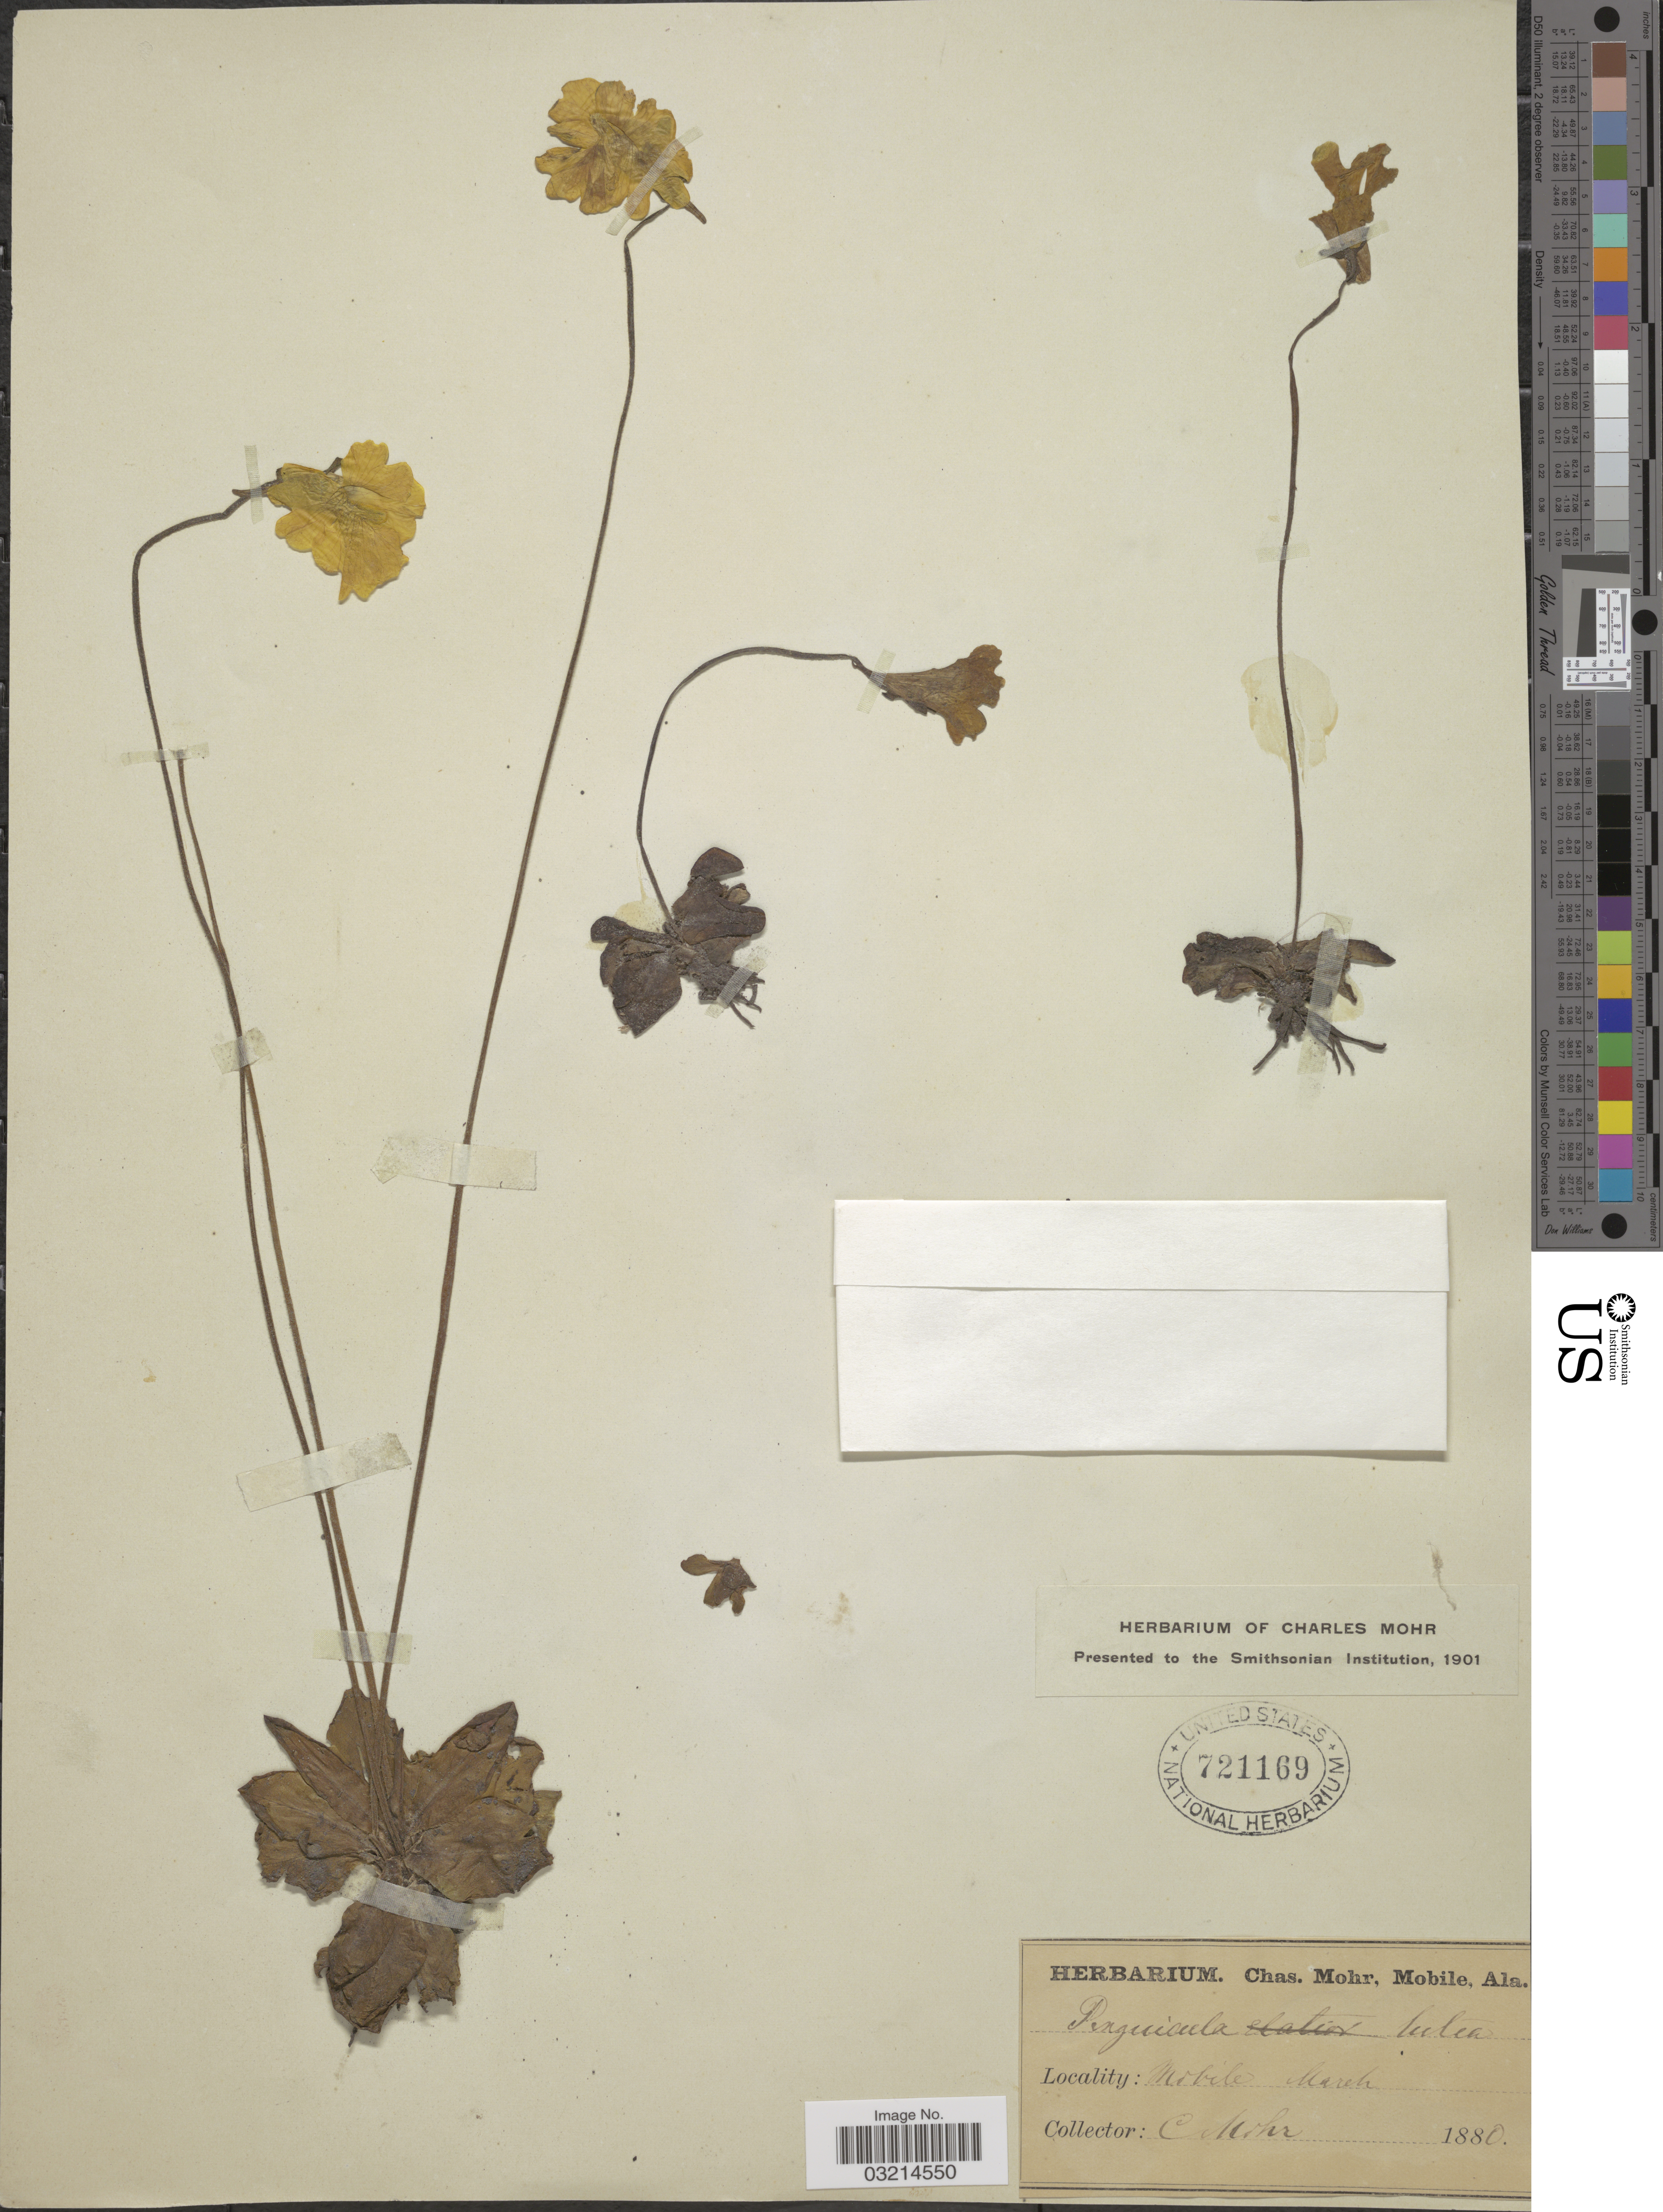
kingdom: Plantae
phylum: Tracheophyta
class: Magnoliopsida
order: Lamiales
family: Lentibulariaceae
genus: Pinguicula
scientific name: Pinguicula lutea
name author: Walter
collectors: Mohr, C. T. (herbarium)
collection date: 1880-03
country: United States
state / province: Alabama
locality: Mobile.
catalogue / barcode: US 721169